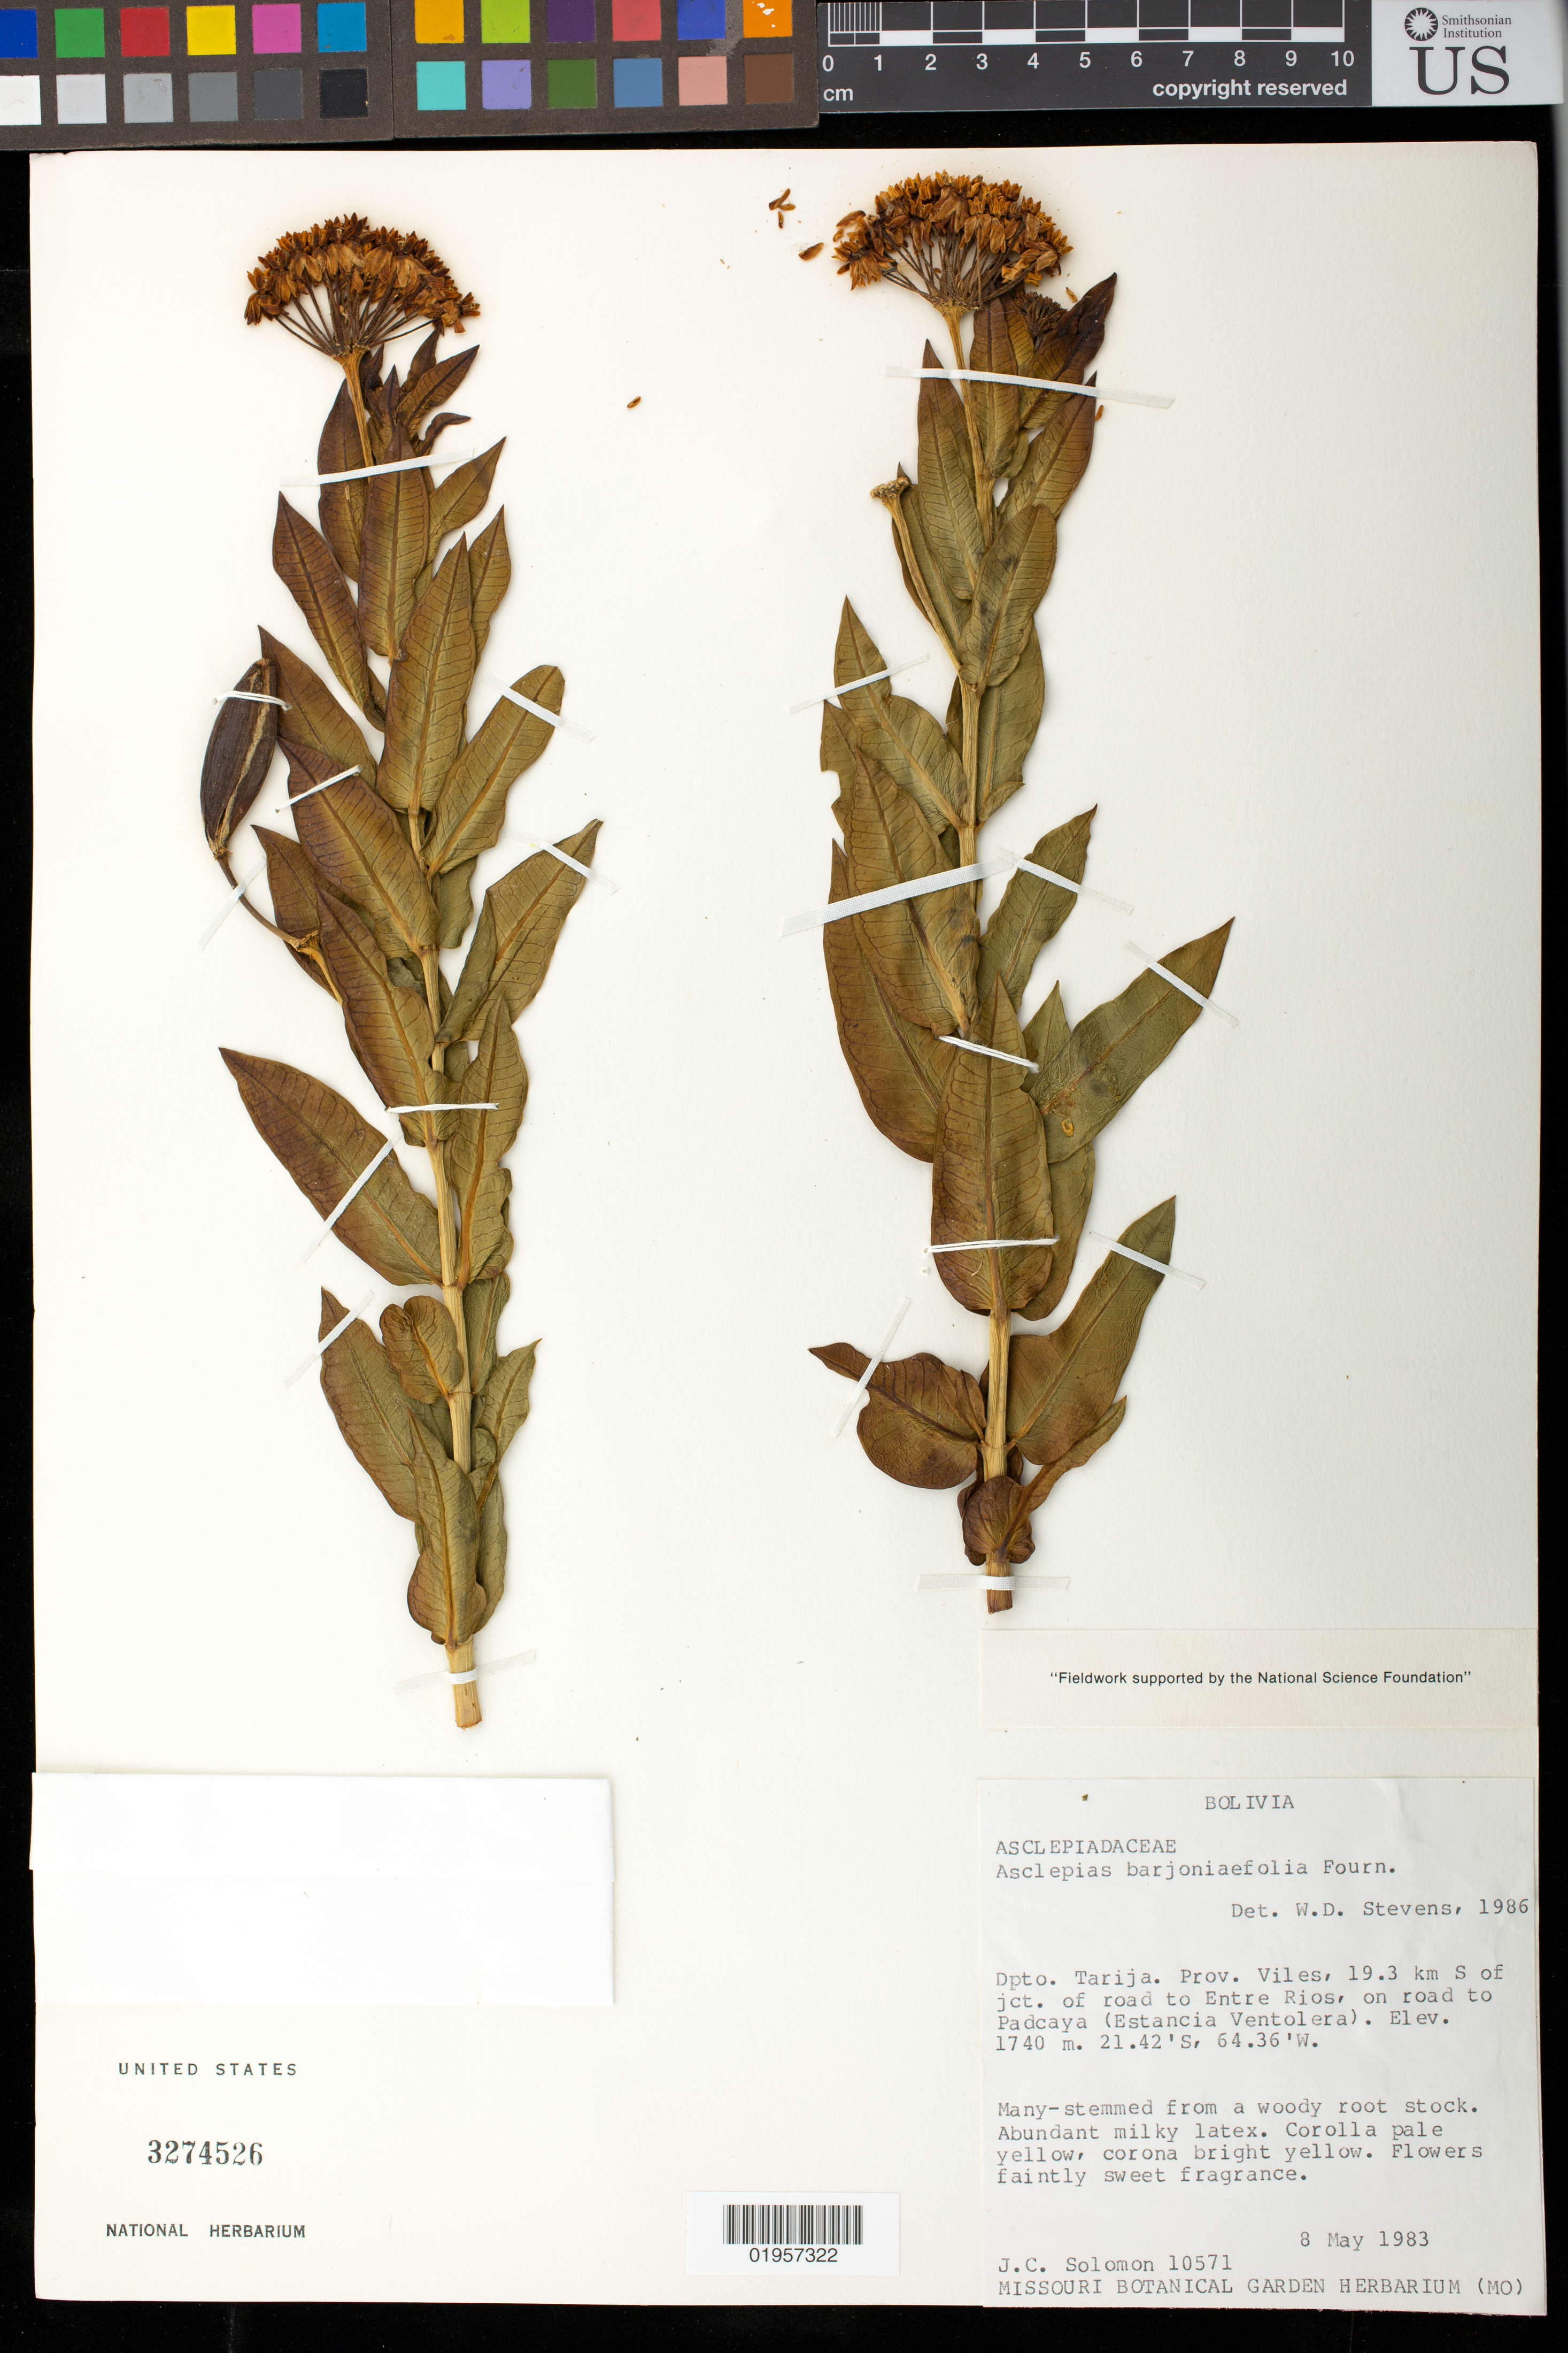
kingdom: Plantae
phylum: Tracheophyta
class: Magnoliopsida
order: Gentianales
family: Apocynaceae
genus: Asclepias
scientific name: Asclepias barjoniifolia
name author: E. Fourn.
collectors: J. C. Solomon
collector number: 10571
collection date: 1983-05-08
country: Bolivia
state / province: Tarija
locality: Prov. Viles, 19. 3 km S of jct of road to Entre Rios, on road to Padcaya (Estancia Ventolera)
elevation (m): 1740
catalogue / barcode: US 3274526